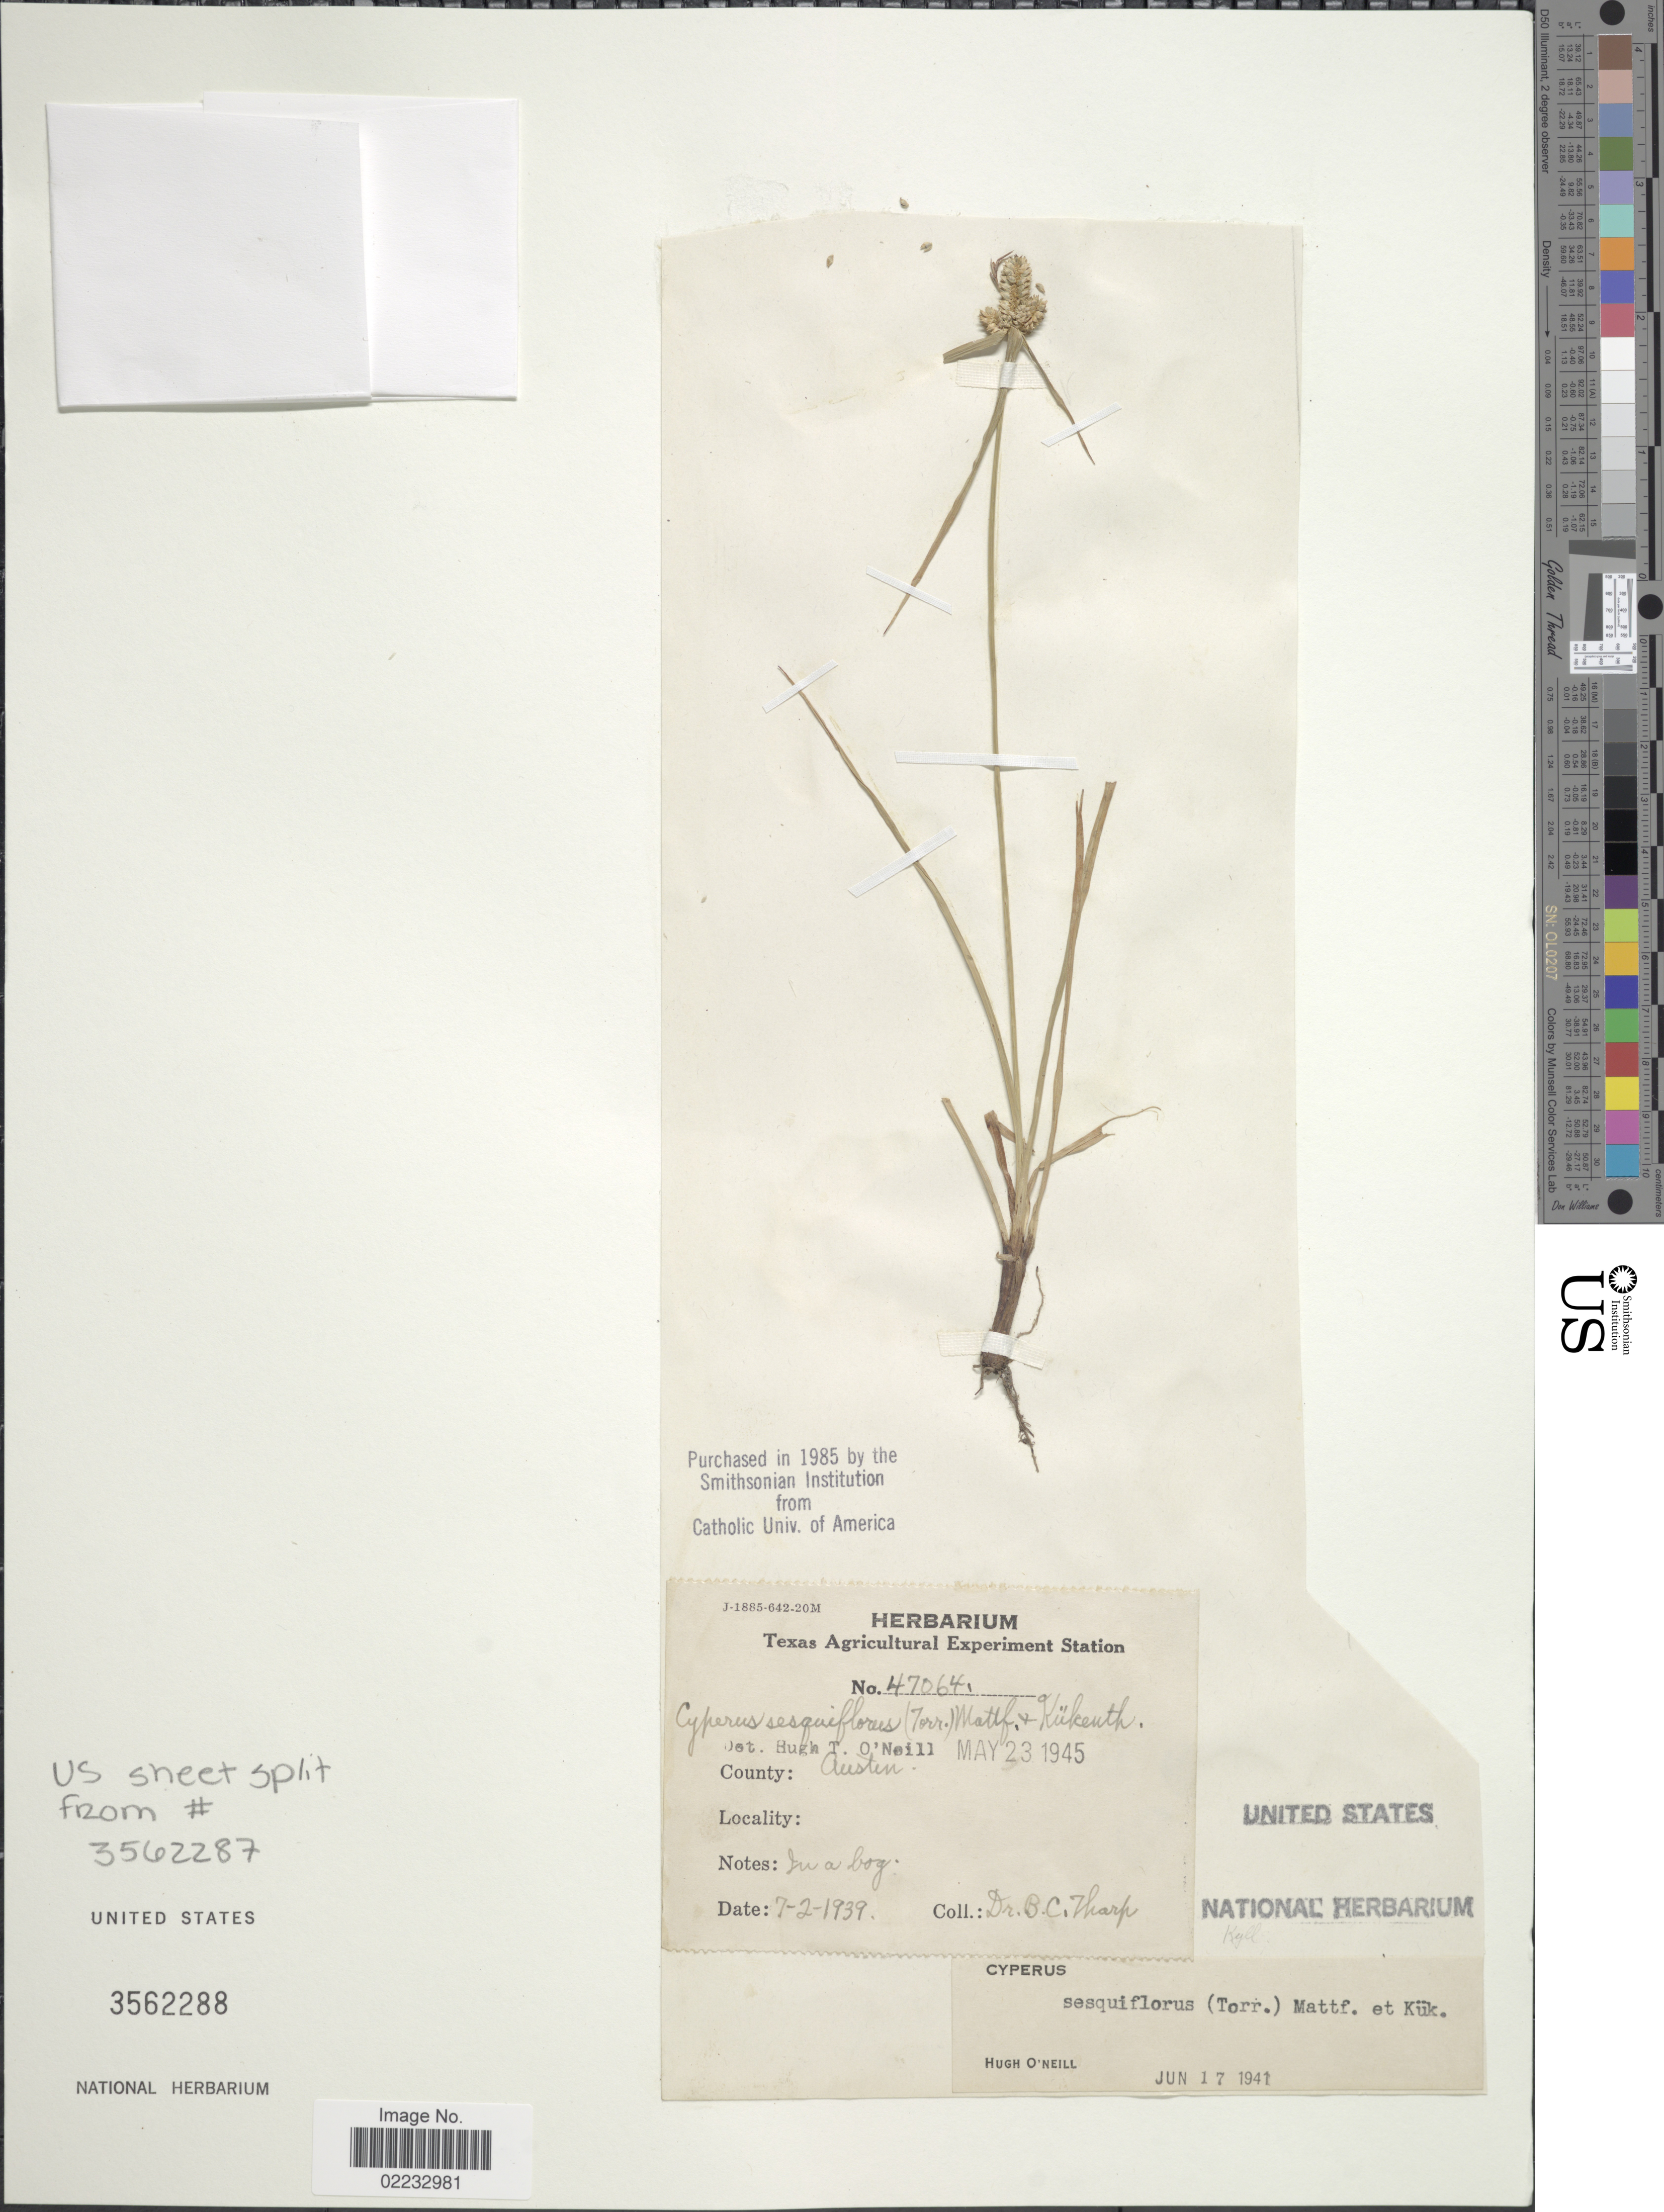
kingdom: Plantae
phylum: Tracheophyta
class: Liliopsida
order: Poales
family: Cyperaceae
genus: Cyperus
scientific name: Cyperus sesquiflorus subsp. sesquiflorus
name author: (Torr.) Mattf. & Kük.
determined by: Strong, M. T., (US), Smithsonian Institution - National Museum of Natural History (UNITED STATES)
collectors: B. C. Tharp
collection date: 1939-02-07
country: United States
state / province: Texas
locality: County Austin, in a bog.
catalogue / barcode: US 3562288